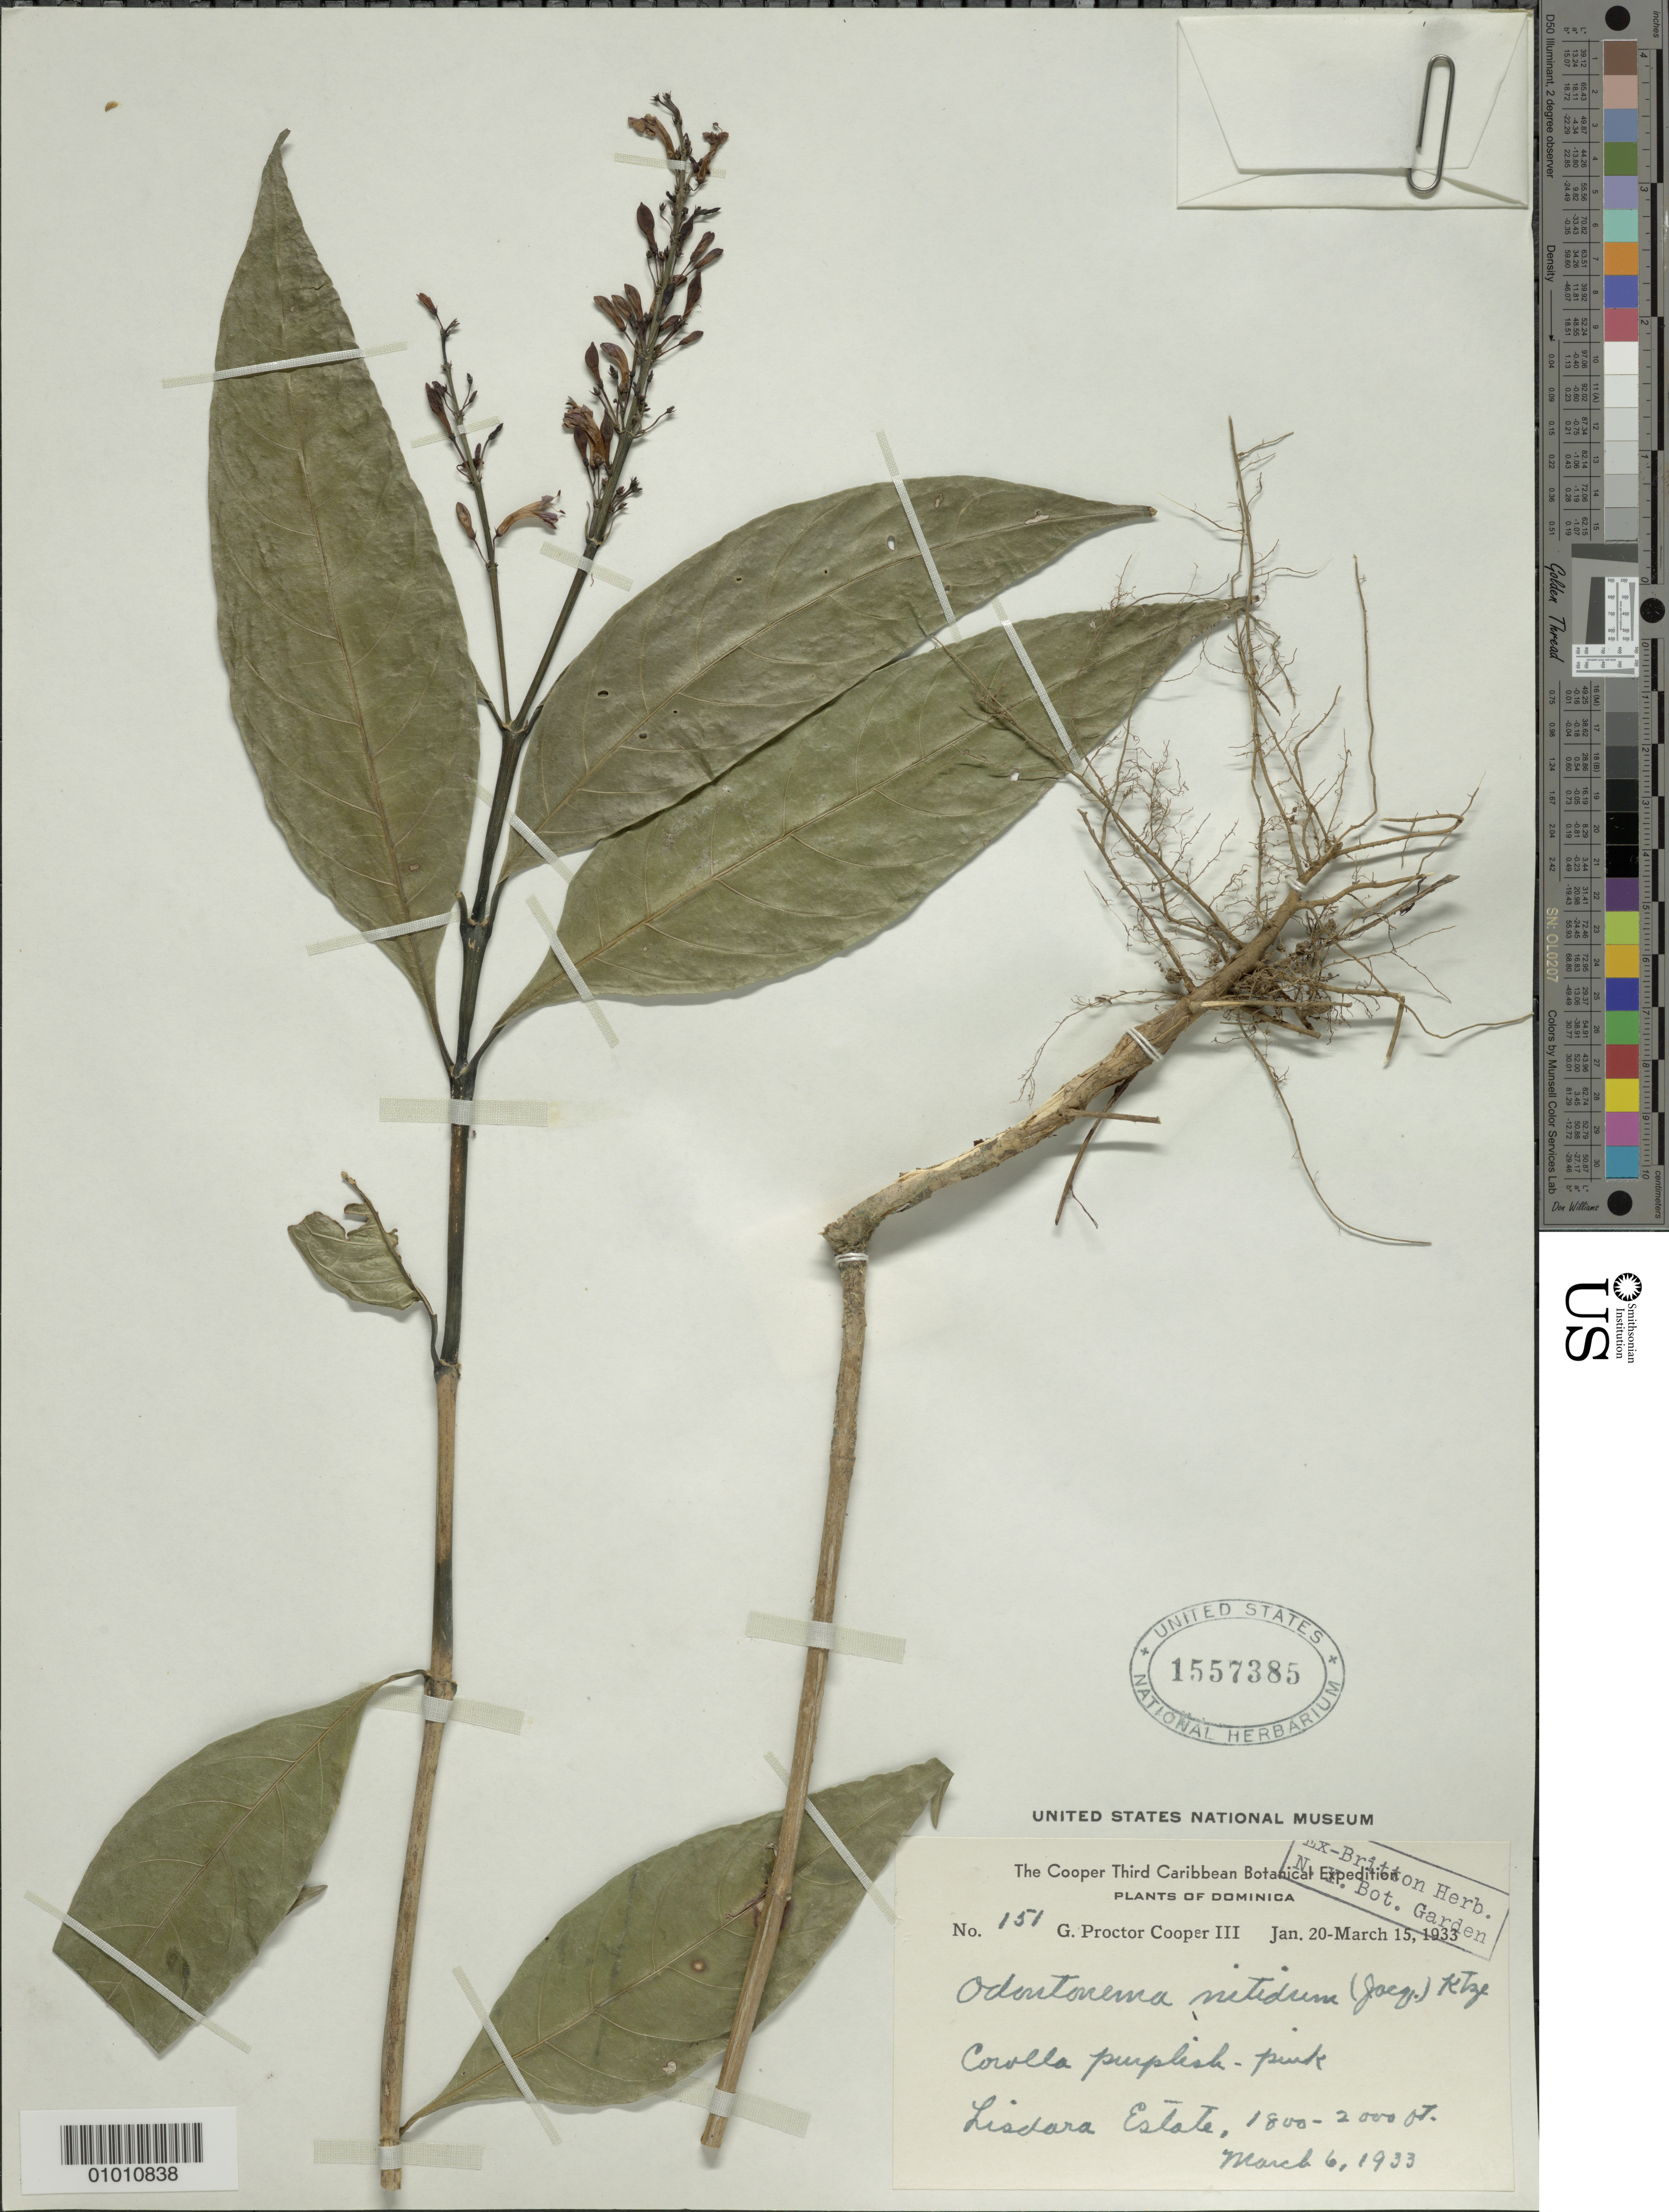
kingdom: Plantae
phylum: Tracheophyta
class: Magnoliopsida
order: Lamiales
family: Acanthaceae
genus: Odontonema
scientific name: Odontonema nitidum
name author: (Jacq.) Kuntze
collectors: G. Cooper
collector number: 151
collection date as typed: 06 Mar 1933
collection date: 1933-03-06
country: Dominica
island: Dominica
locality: Lisadora Estate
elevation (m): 549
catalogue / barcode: US 1557385